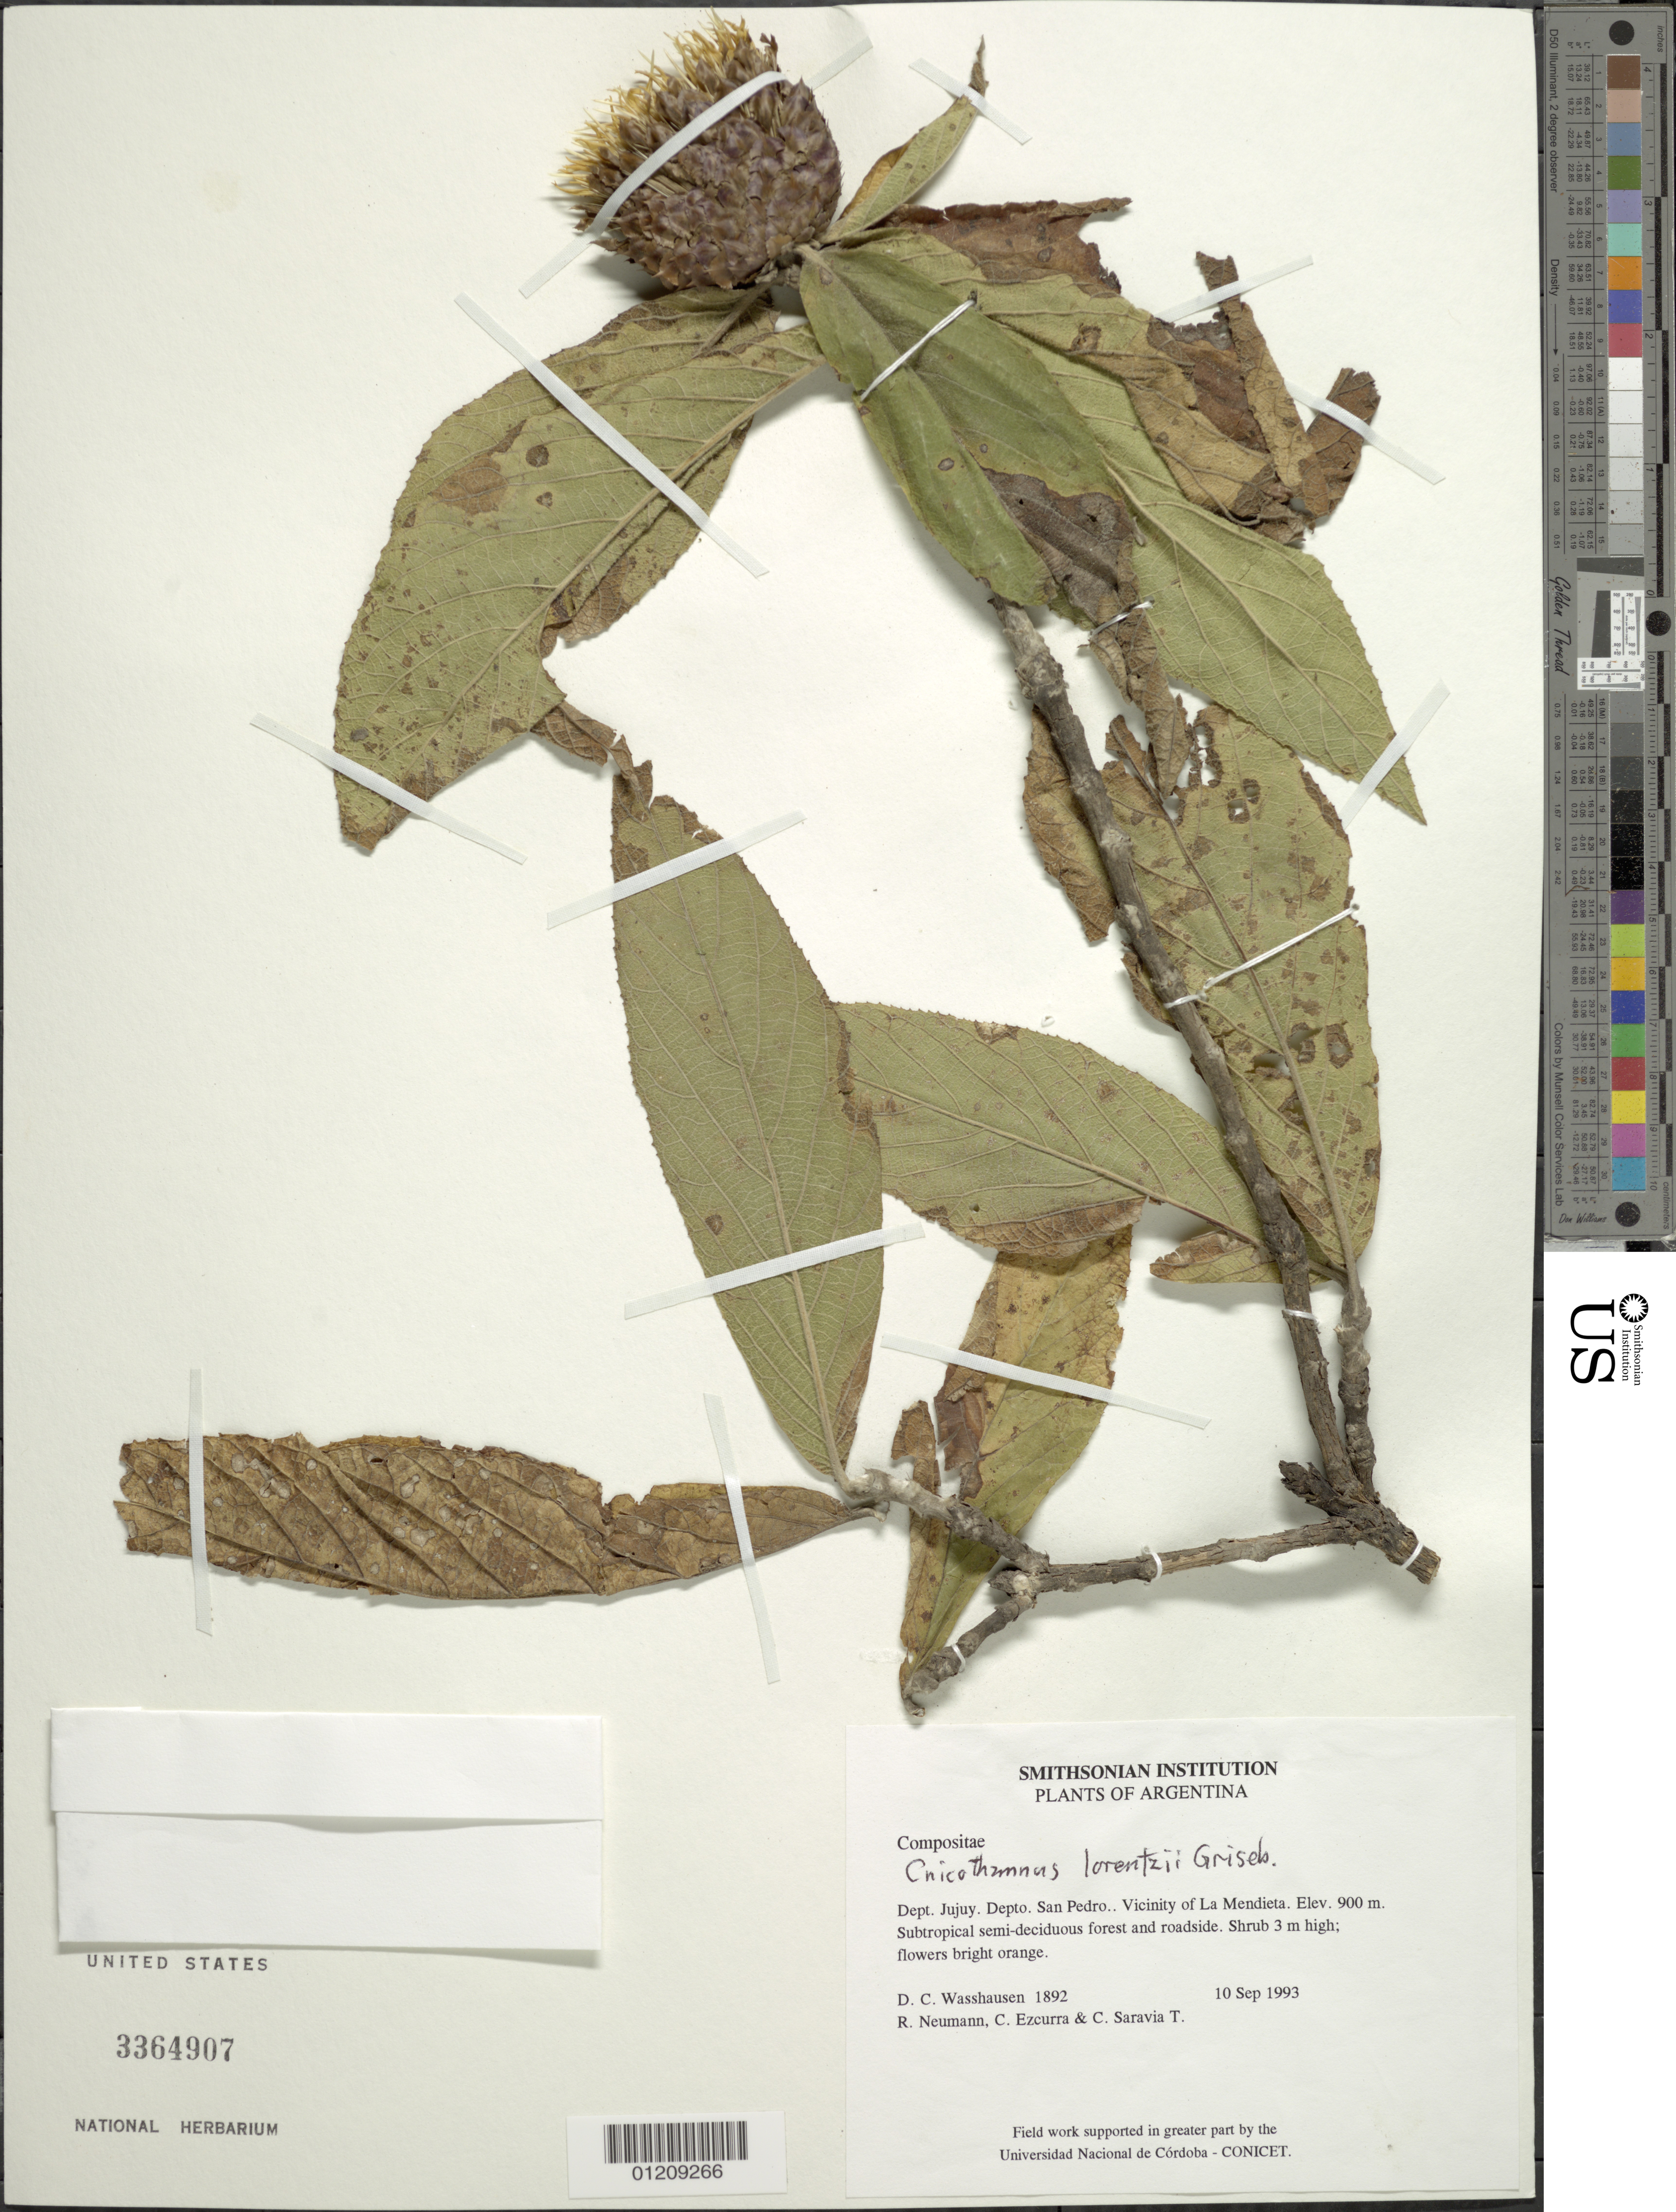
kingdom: Plantae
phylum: Tracheophyta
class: Magnoliopsida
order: Asterales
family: Asteraceae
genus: Cnicothamnus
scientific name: Cnicothamnus lorentzii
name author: Griseb.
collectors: D. C. Wasshausen, R. Neumann, C. Ezcurra & C. Saravia T.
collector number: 1892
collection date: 1993-09-10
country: Argentina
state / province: Jujuy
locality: Depto. San Pedro. Vic. Of La Mendieta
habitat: Subtropical semi-deciduous forest and roadside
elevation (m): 900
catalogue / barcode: US 3364907